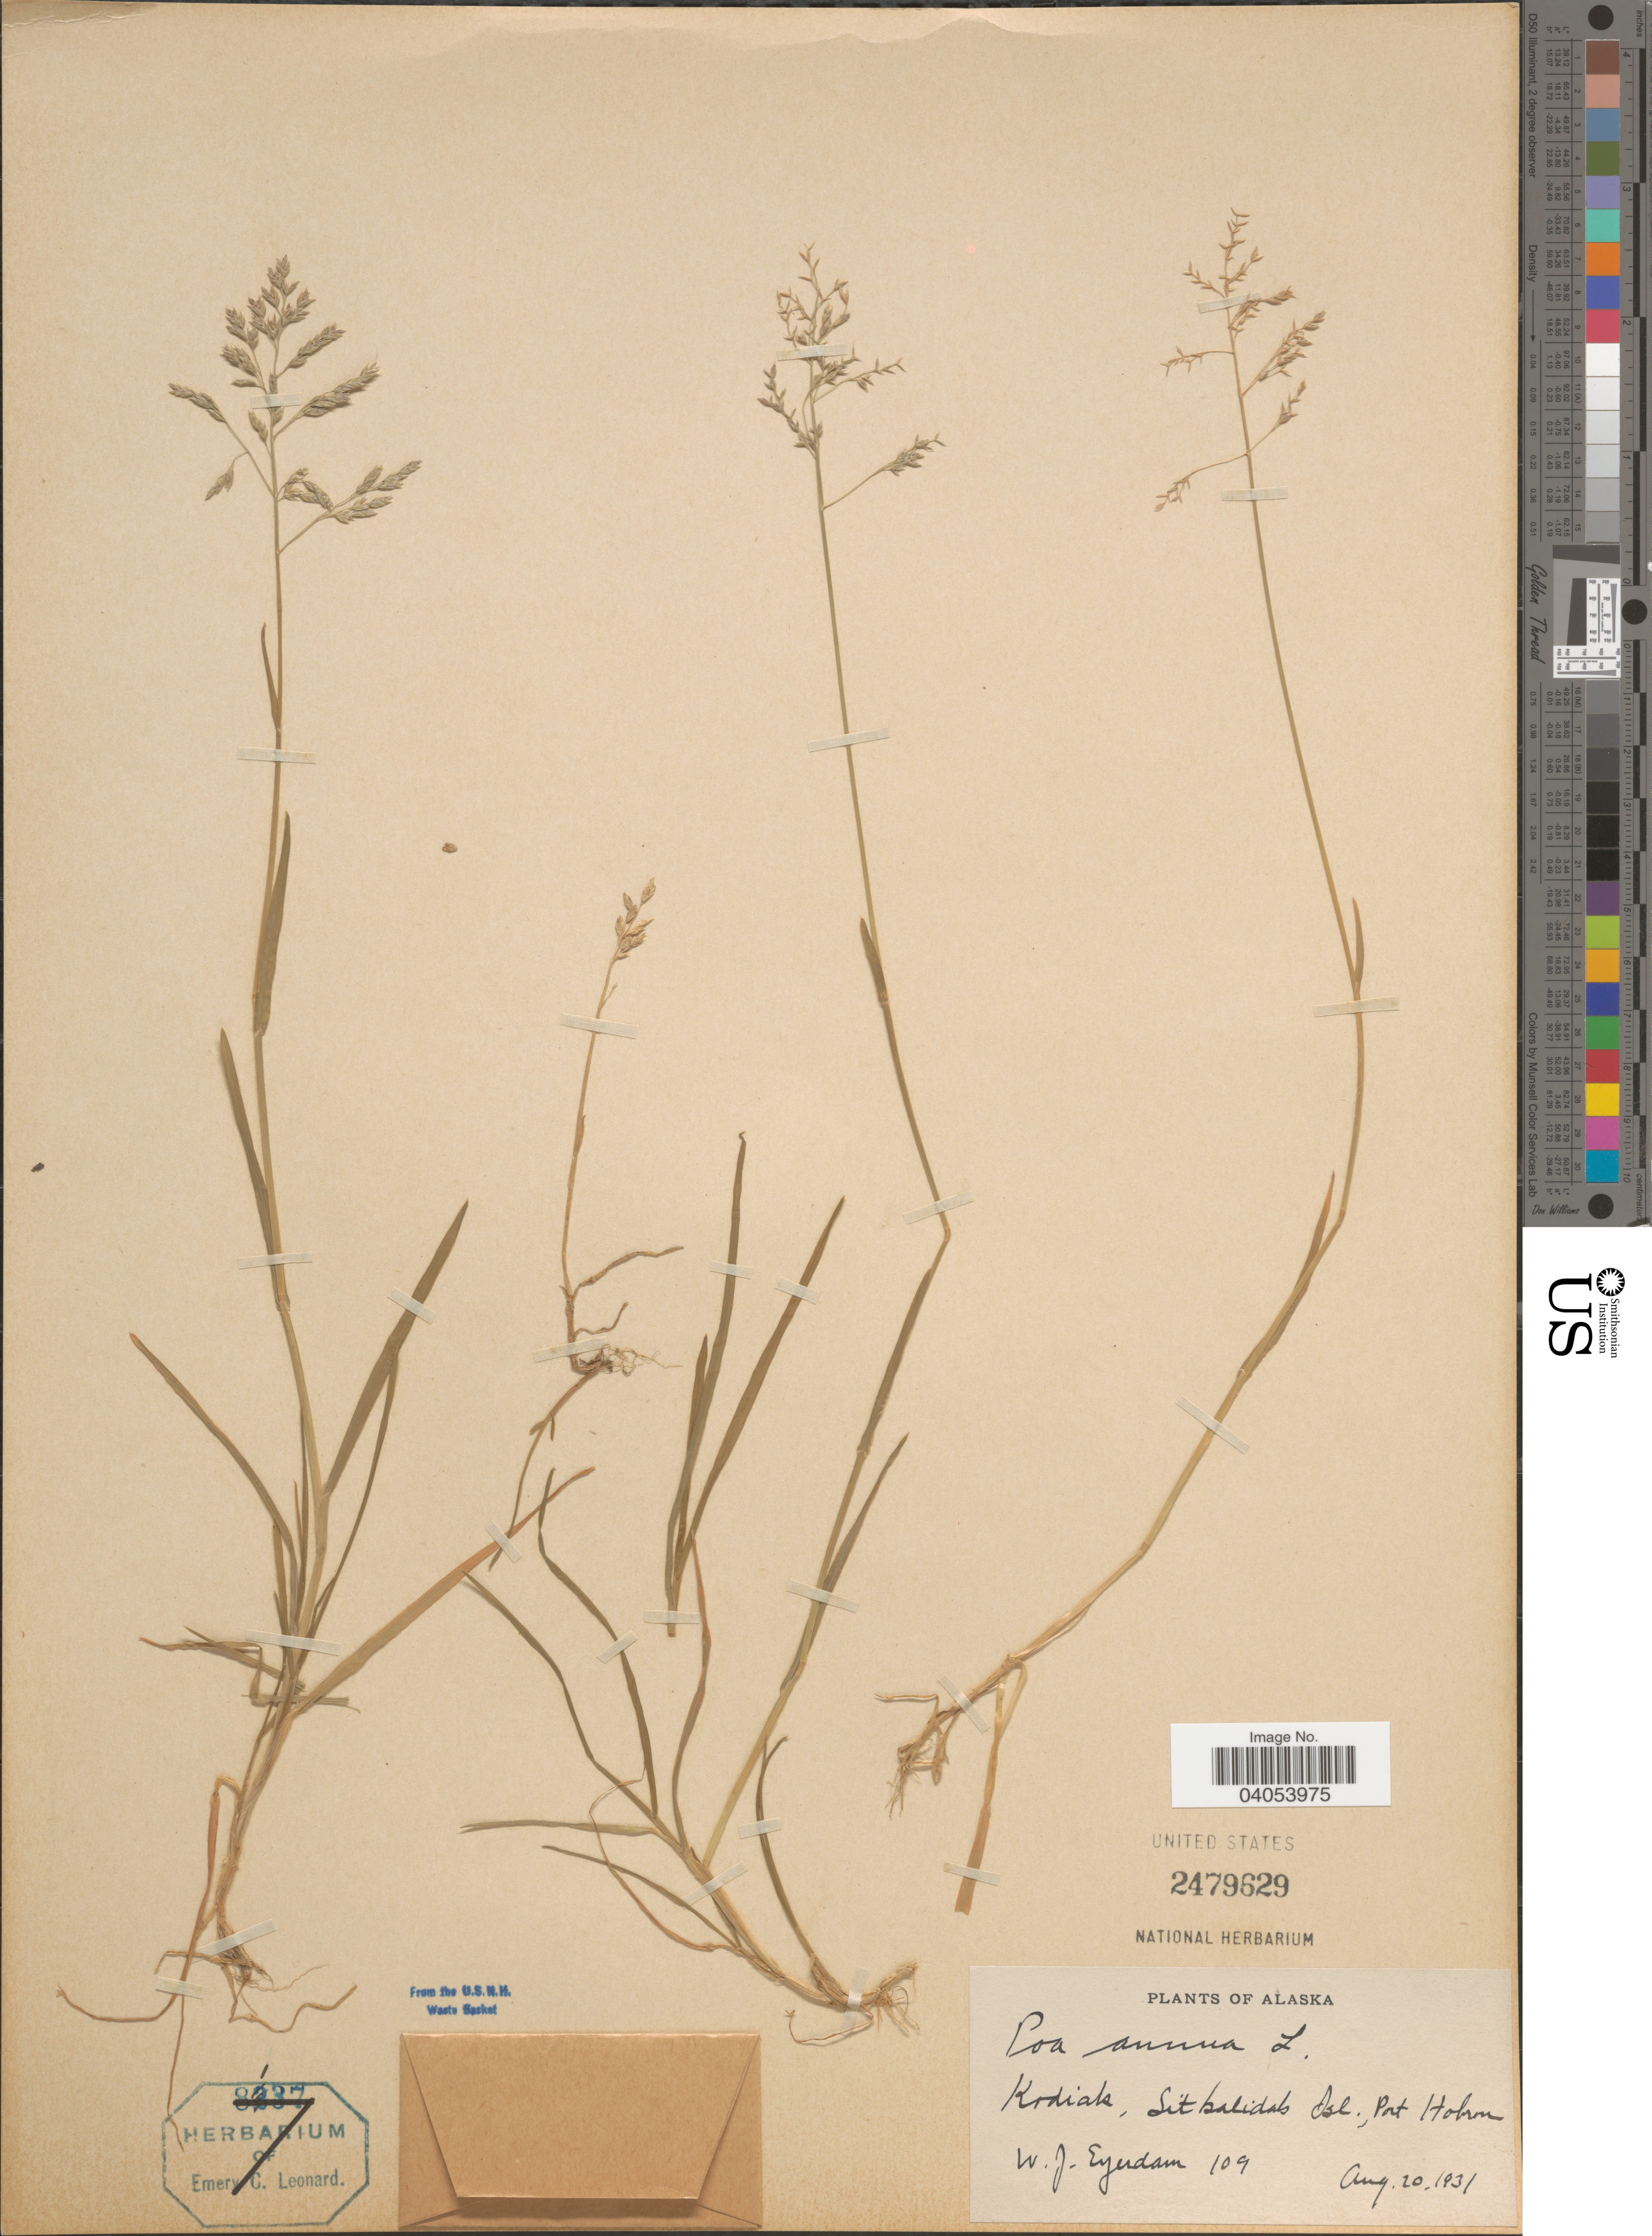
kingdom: Plantae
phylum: Tracheophyta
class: Liliopsida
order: Poales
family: Poaceae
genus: Poa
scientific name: Poa annua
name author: L.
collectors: W. J. Eyerdam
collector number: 109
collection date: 1931-08-20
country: United States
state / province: Alaska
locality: Kodiak, Sitkalidak Isl., Port Hobron.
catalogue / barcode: US 2479629